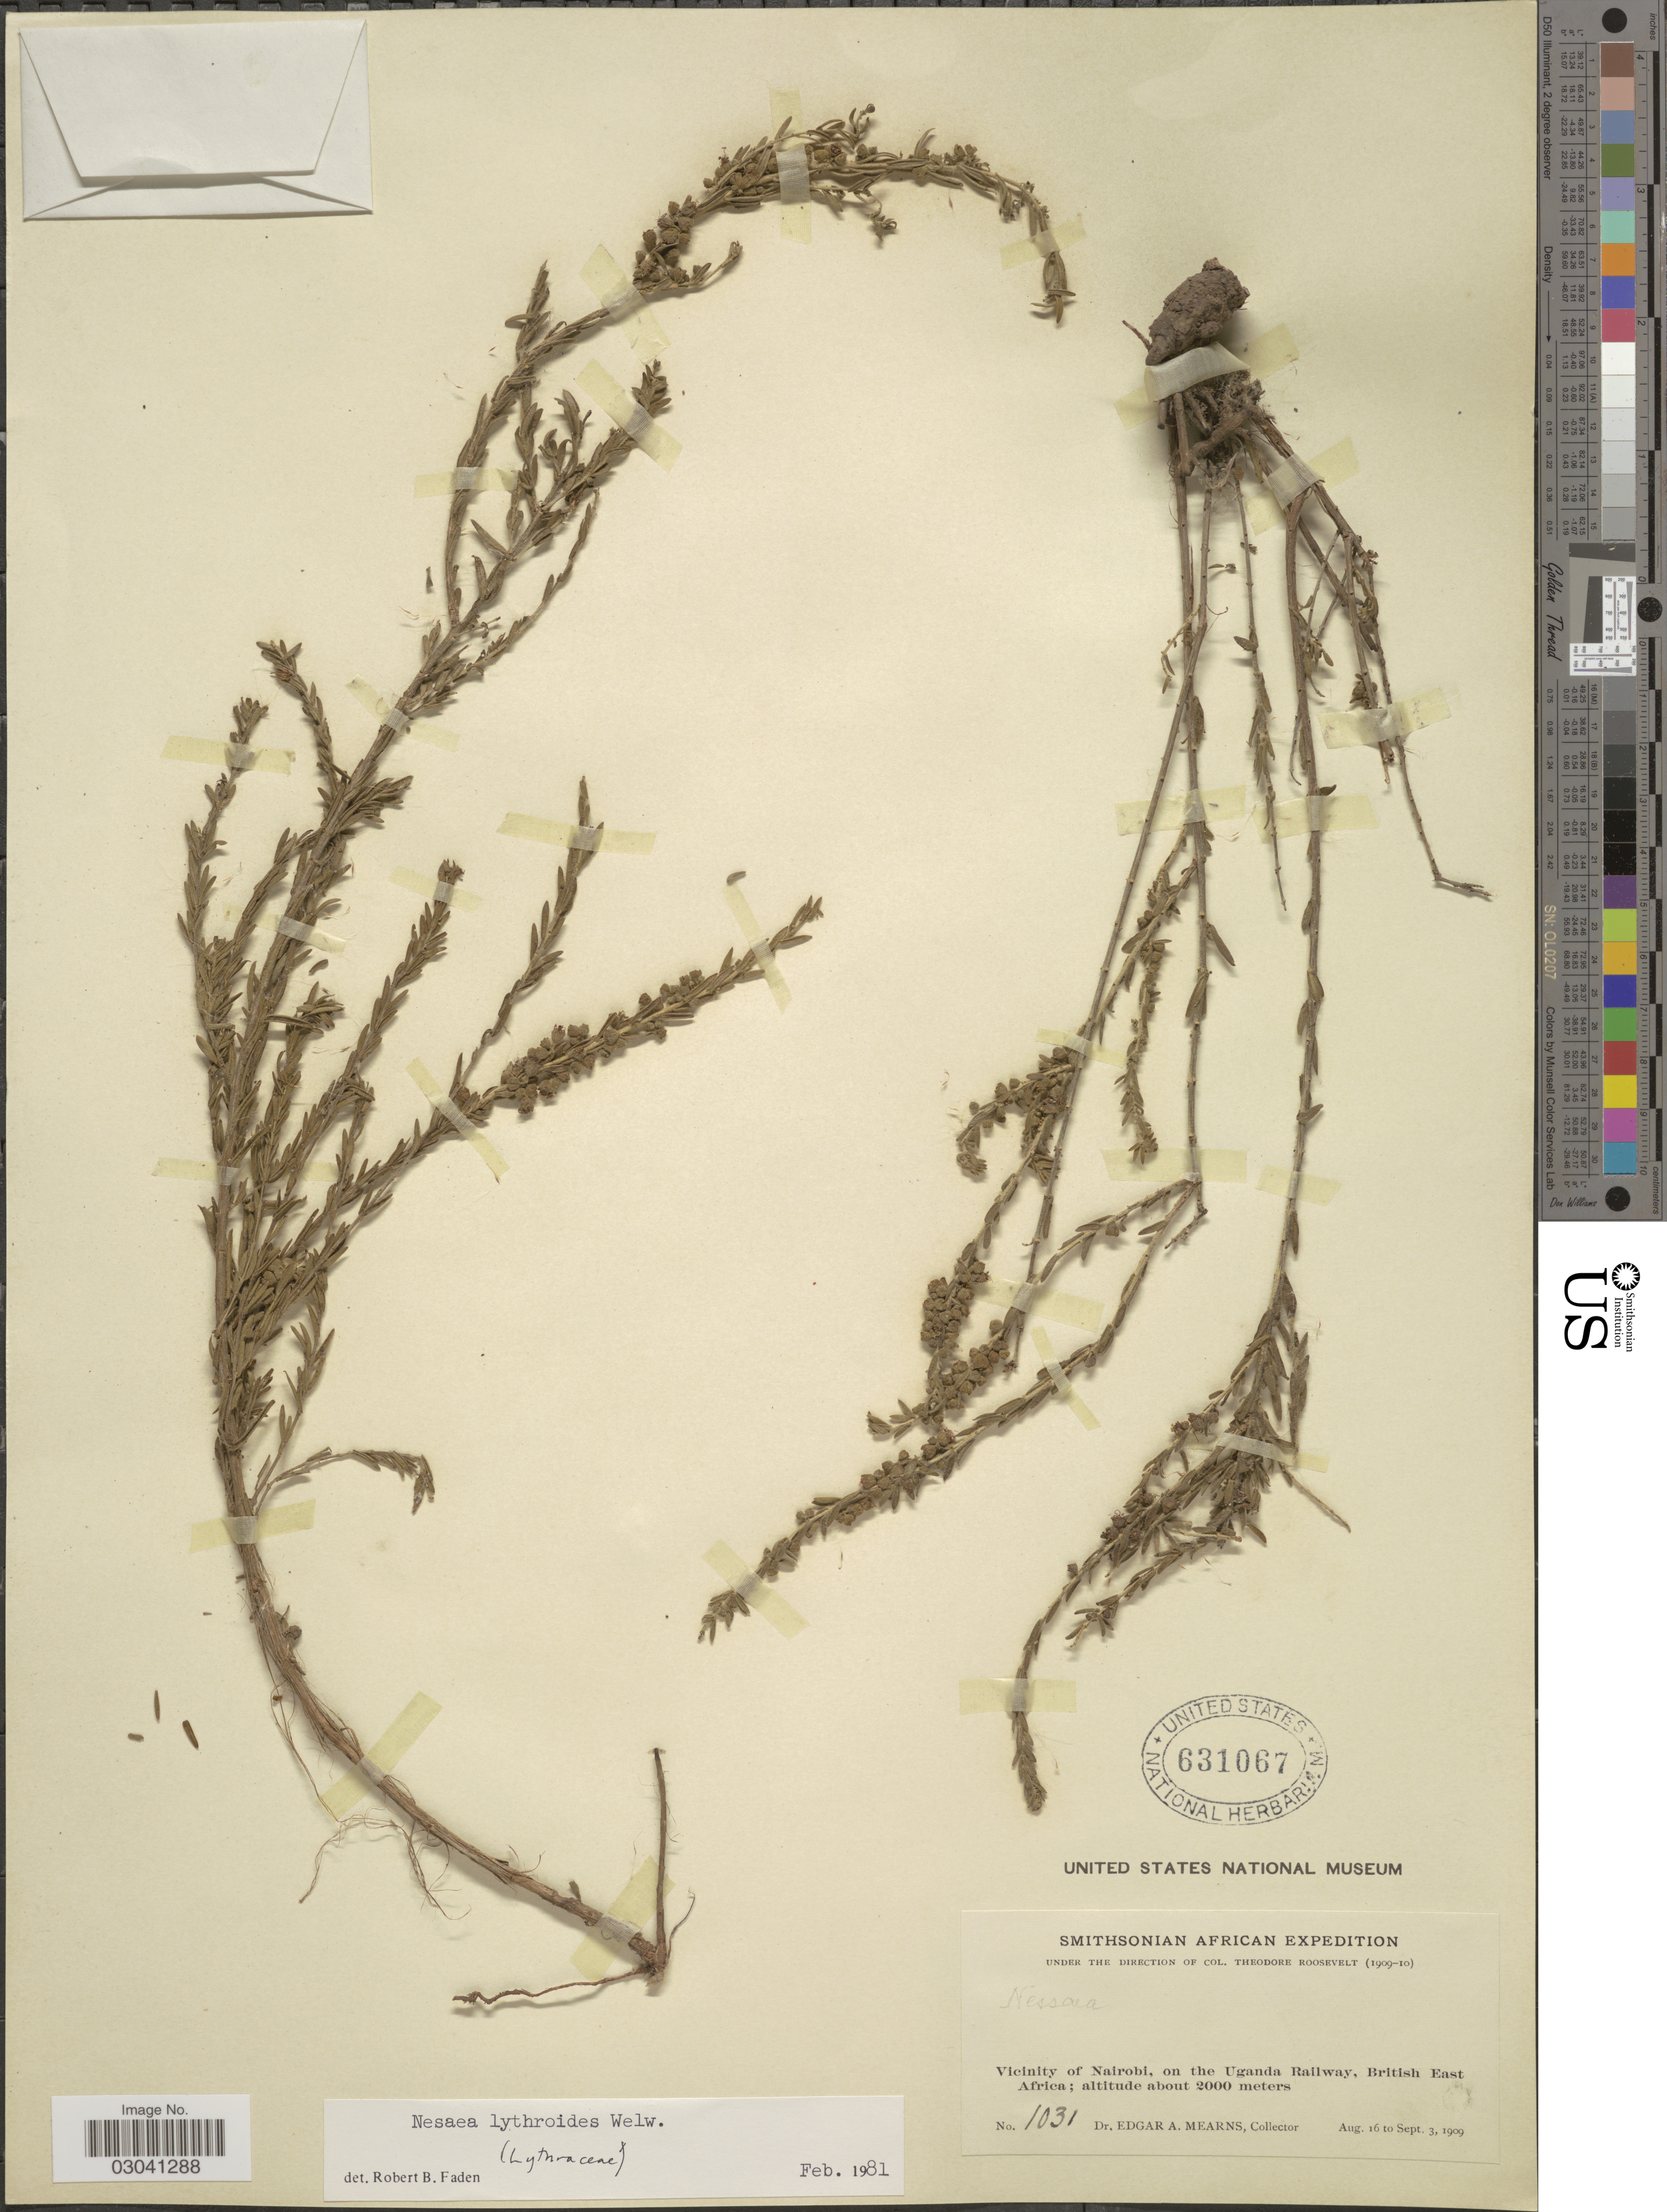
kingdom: Plantae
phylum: Tracheophyta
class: Magnoliopsida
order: Myrtales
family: Lythraceae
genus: Ammannia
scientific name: Ammannia lythroides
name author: (Welw. ex Hiern) S.A. Graham & Gandhi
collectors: E. A. Mearns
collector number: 1031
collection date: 1909-08-16/1909-09-03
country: Kenya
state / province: Nairobi Area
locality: Vicinity of Nairobi, on the Uganda Railway, British East Africa.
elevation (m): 2000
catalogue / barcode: US 631067